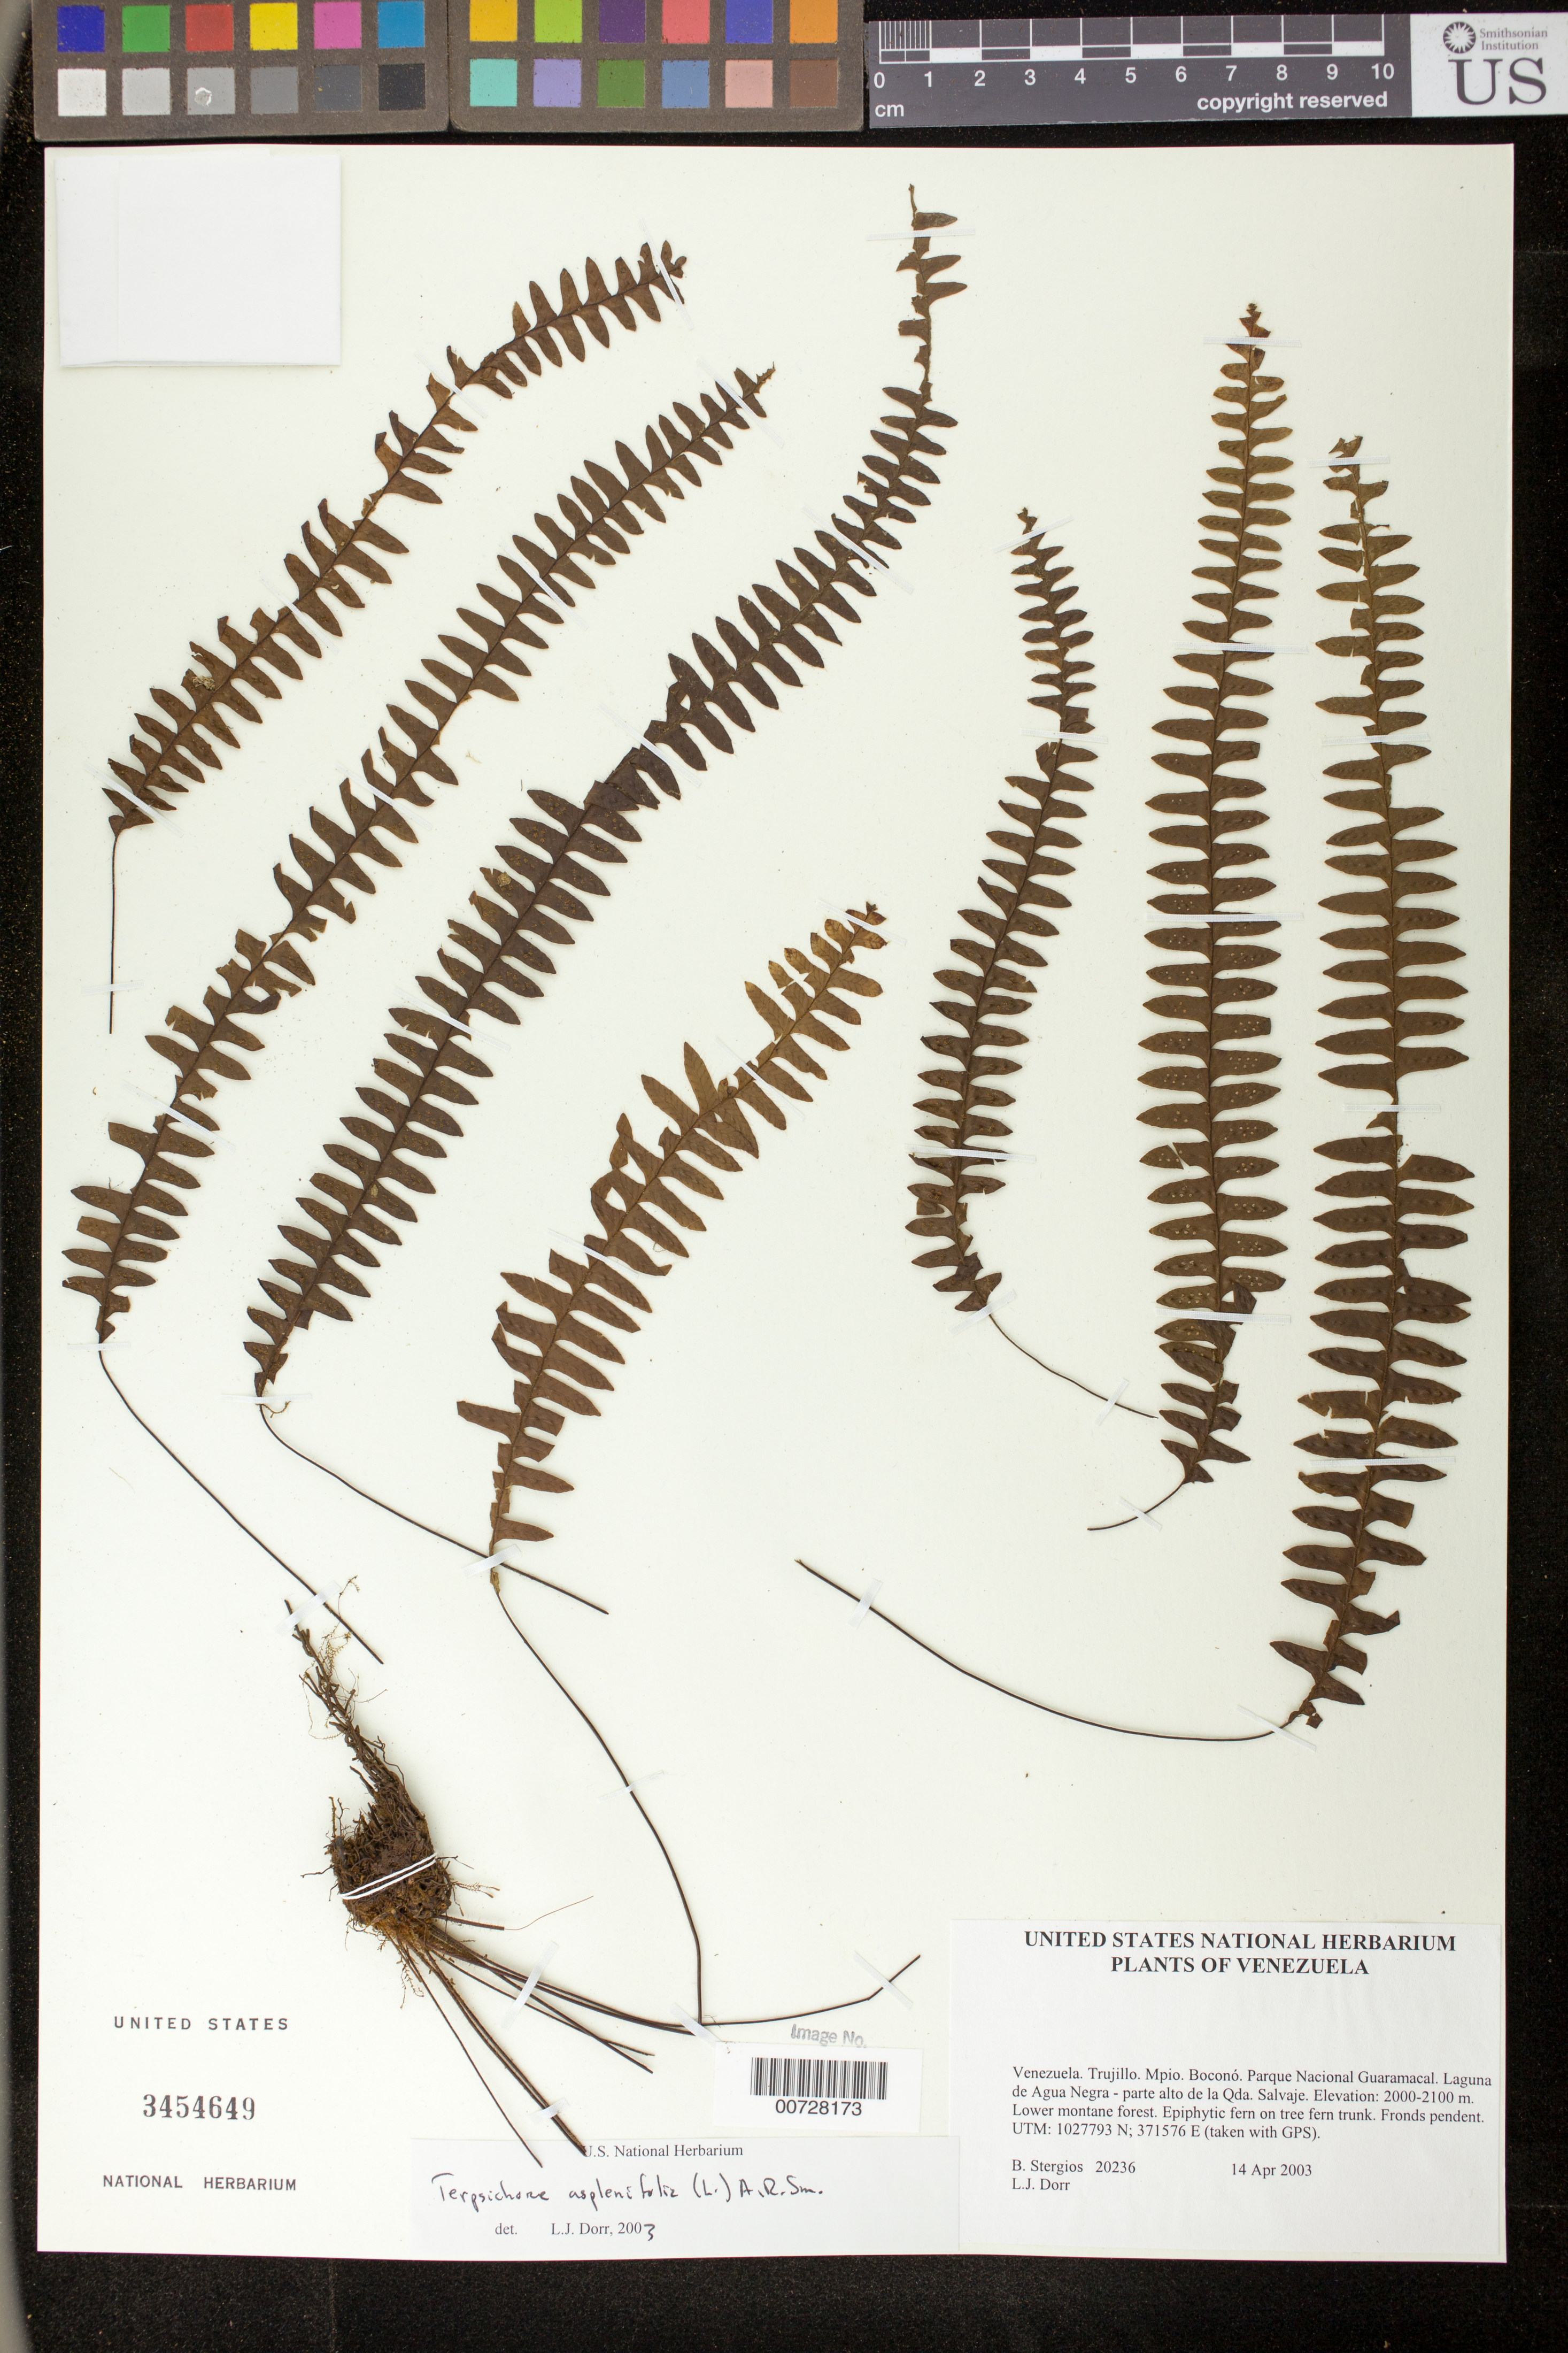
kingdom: Plantae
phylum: Tracheophyta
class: Polypodiopsida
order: Polypodiales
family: Polypodiaceae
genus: Terpsichore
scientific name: Terpsichore asplenifolia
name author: (L.) A.R. Sm.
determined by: Dorr, L. J., (BOT), Smithsonian Institution - National Museum of Natural History (UNITED STATES)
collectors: B. G. Stergios & L. J. Dorr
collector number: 20236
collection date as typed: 14 Apr 2003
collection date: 2003-04-14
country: Venezuela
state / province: Trujillo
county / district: Boconó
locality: Parque Nacional Guaramacal. Laguna de Agua Negra - parte alto de la Qda. Salvaje.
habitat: Lower montane forest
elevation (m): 2000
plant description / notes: PORT, UC, US, VEN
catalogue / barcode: US 3454649